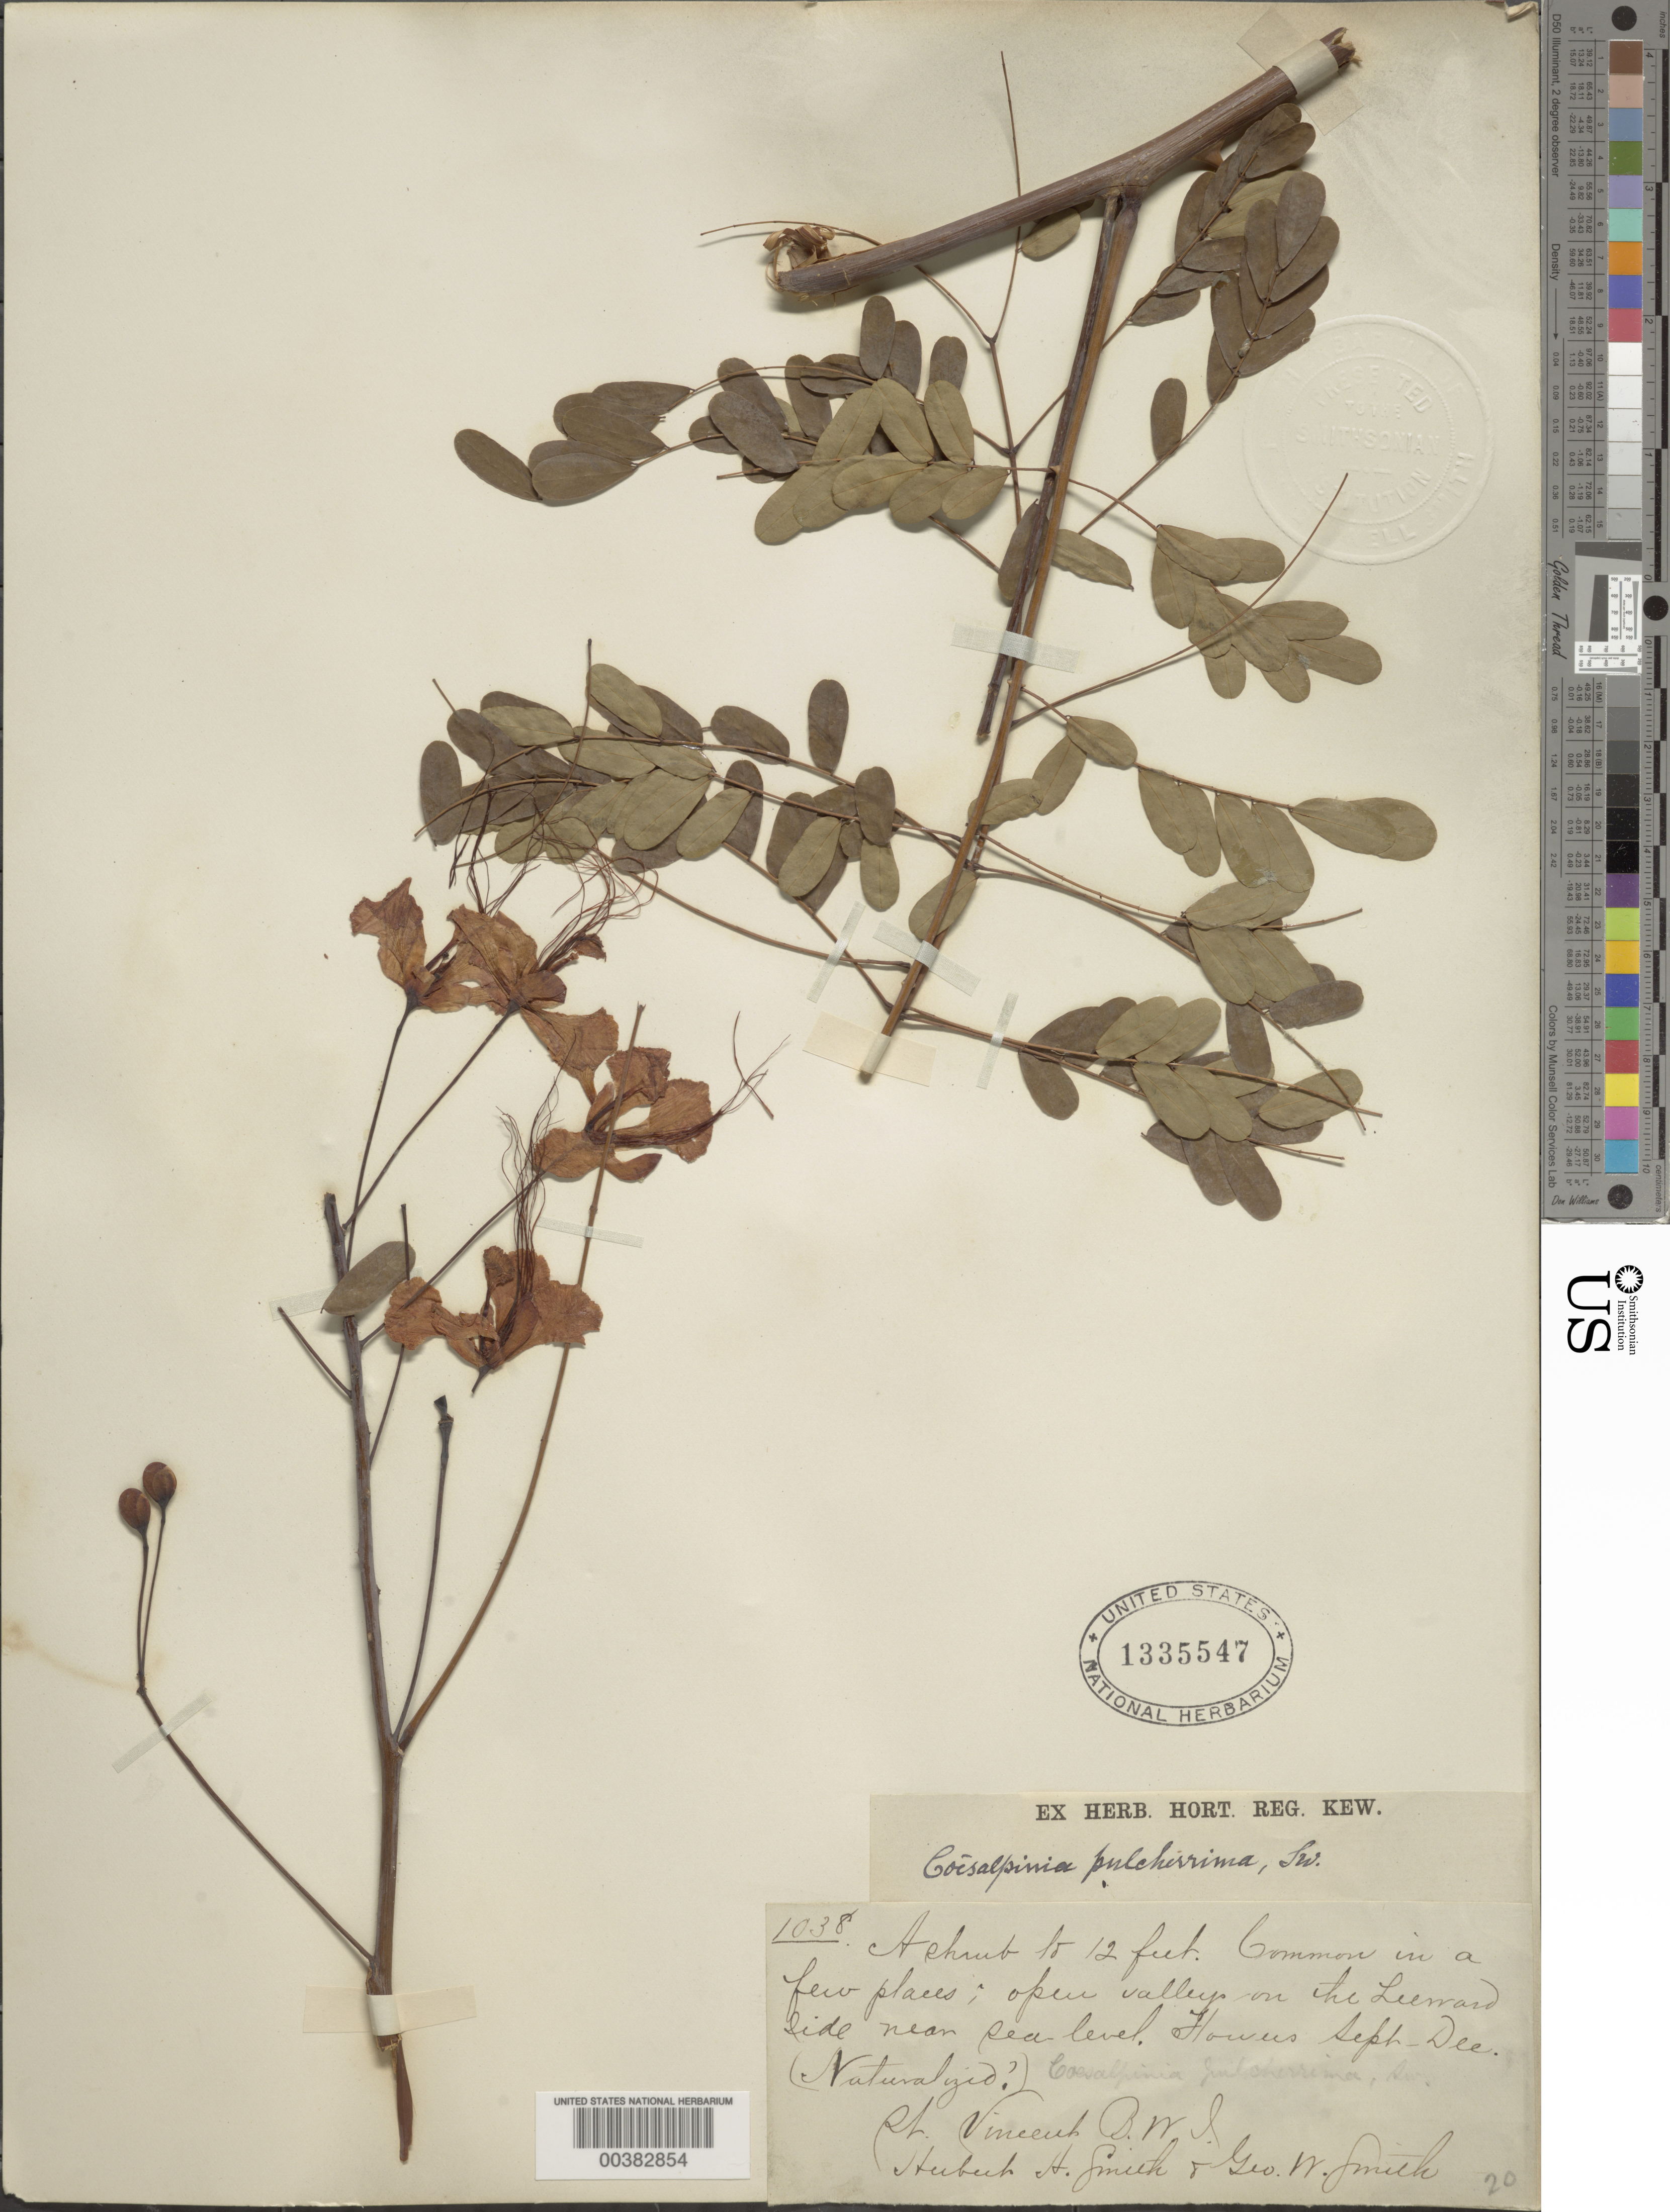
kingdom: Plantae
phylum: Tracheophyta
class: Magnoliopsida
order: Fabales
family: Fabaceae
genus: Caesalpinia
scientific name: Caesalpinia pulcherrima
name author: (L.) Sw.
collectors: Herbert H. Smith & G. Smith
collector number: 1038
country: St. Vincent - Grenadines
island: St. Vincent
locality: Open valley on leeward side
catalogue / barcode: US 1335547